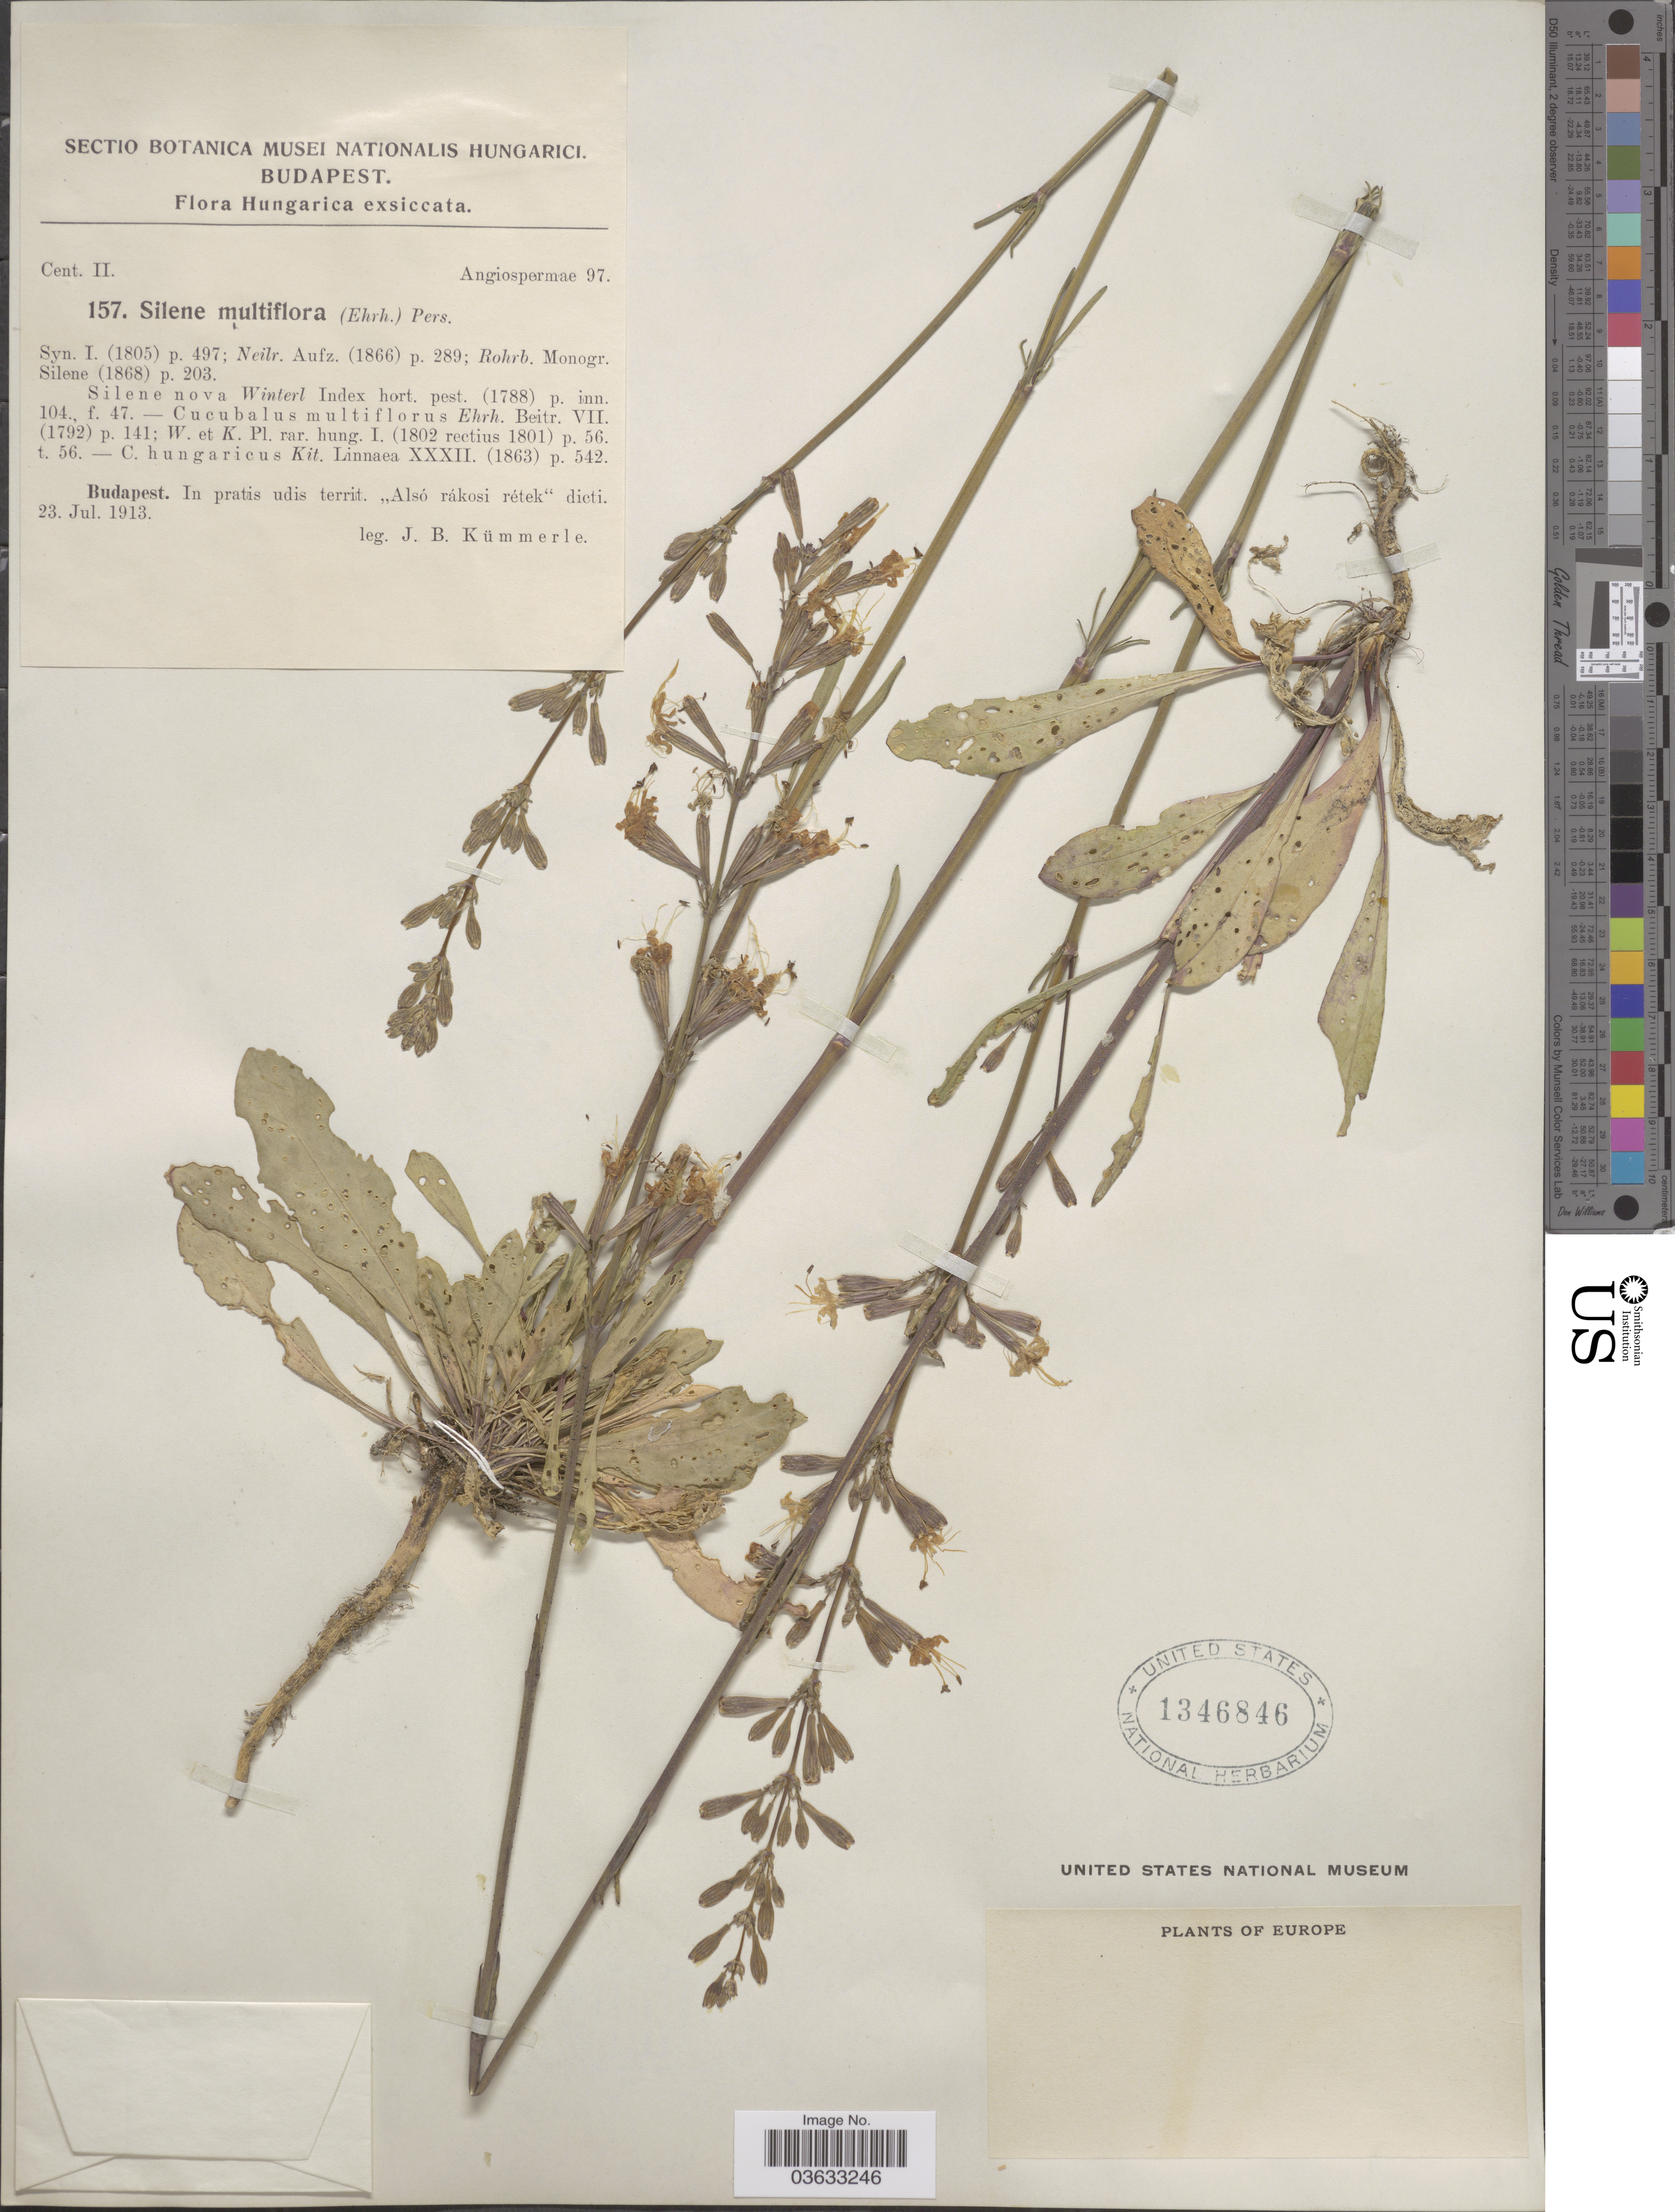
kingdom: Plantae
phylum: Tracheophyta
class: Magnoliopsida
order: Caryophyllales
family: Caryophyllaceae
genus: Silene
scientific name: Silene multiflora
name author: (Ehrh.) Pers.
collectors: J. Kummerle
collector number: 157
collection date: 1913-07-23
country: Hungary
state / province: Budapest, Capital District of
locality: Hungarica. In pratis udis territ. "Alsó rákosi rétek" dicti.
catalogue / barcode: US 1346846